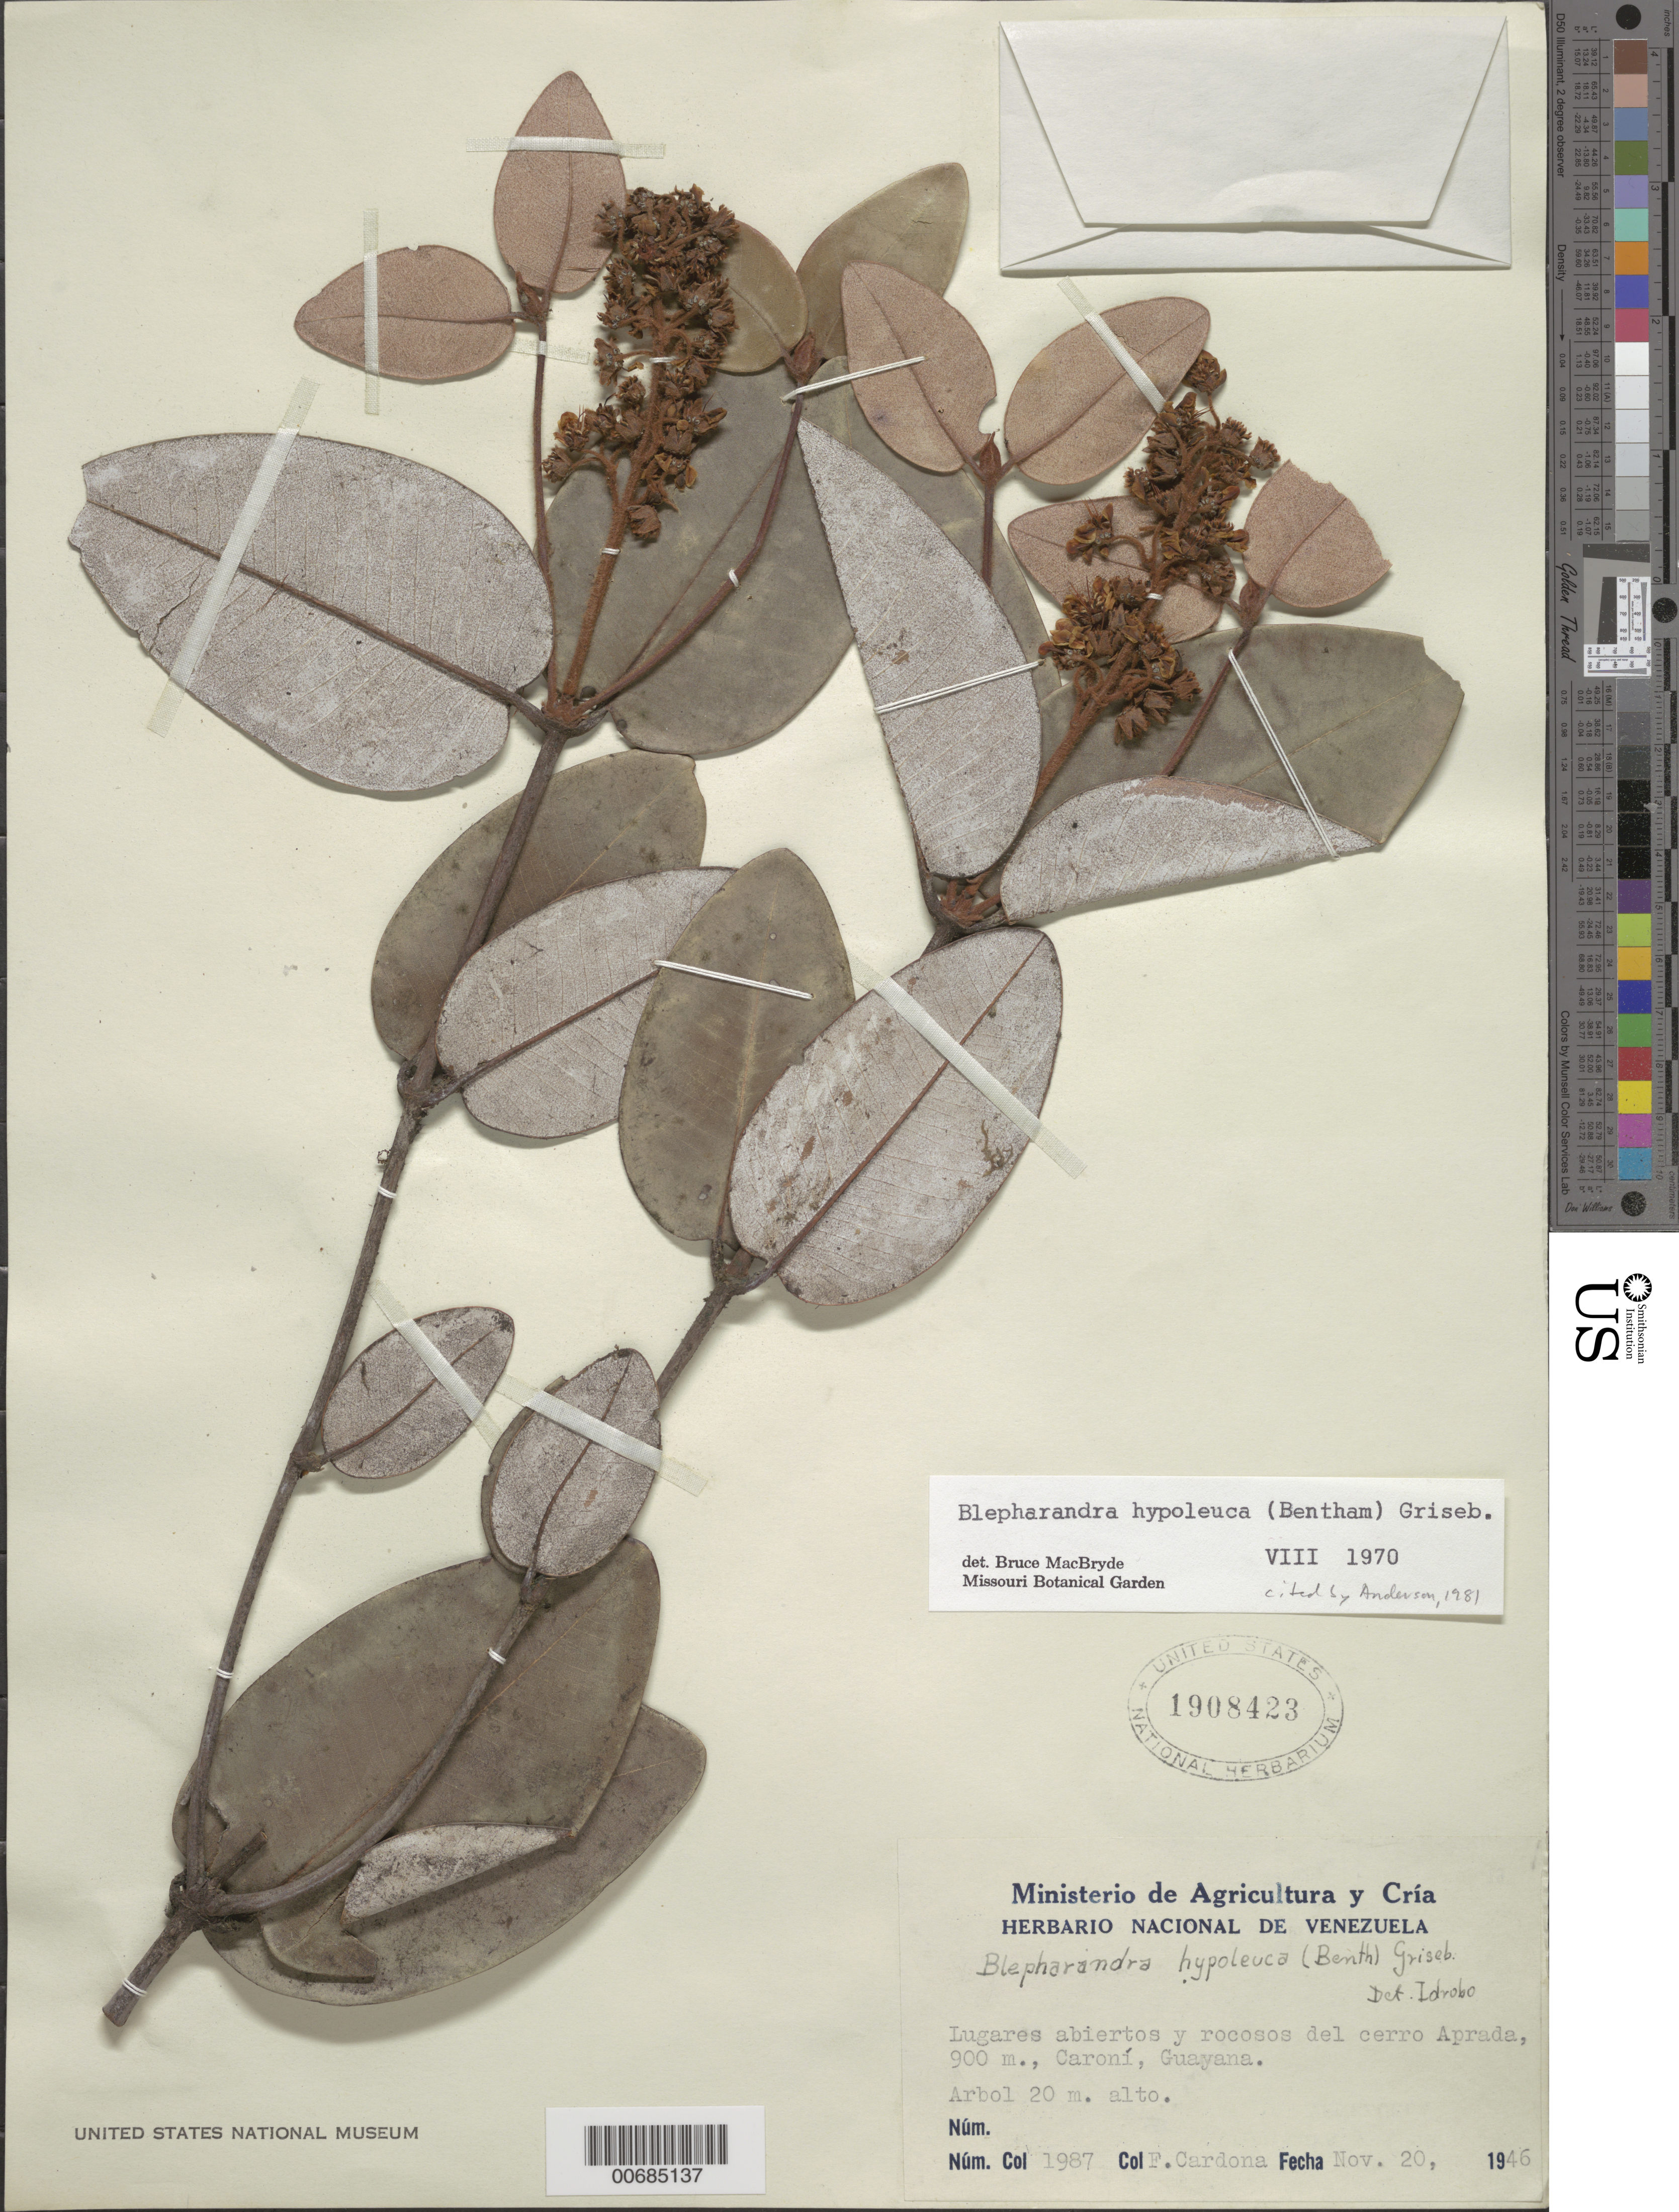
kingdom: Plantae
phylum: Tracheophyta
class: Magnoliopsida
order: Malpighiales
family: Malpighiaceae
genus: Blepharandra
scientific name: Blepharandra hypoleuca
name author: (Benth.) Griseb.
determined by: Anderson, W. R., (MICH), University of Michigan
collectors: F. Cardona Puig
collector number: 1987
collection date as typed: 20-Nov-46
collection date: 1946-11-20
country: Venezuela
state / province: Bolívar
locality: Cerro Apacará, Río Caroní, Guayana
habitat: Lugares abiertos y rocosos del cerro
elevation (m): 900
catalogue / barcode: US 1908423